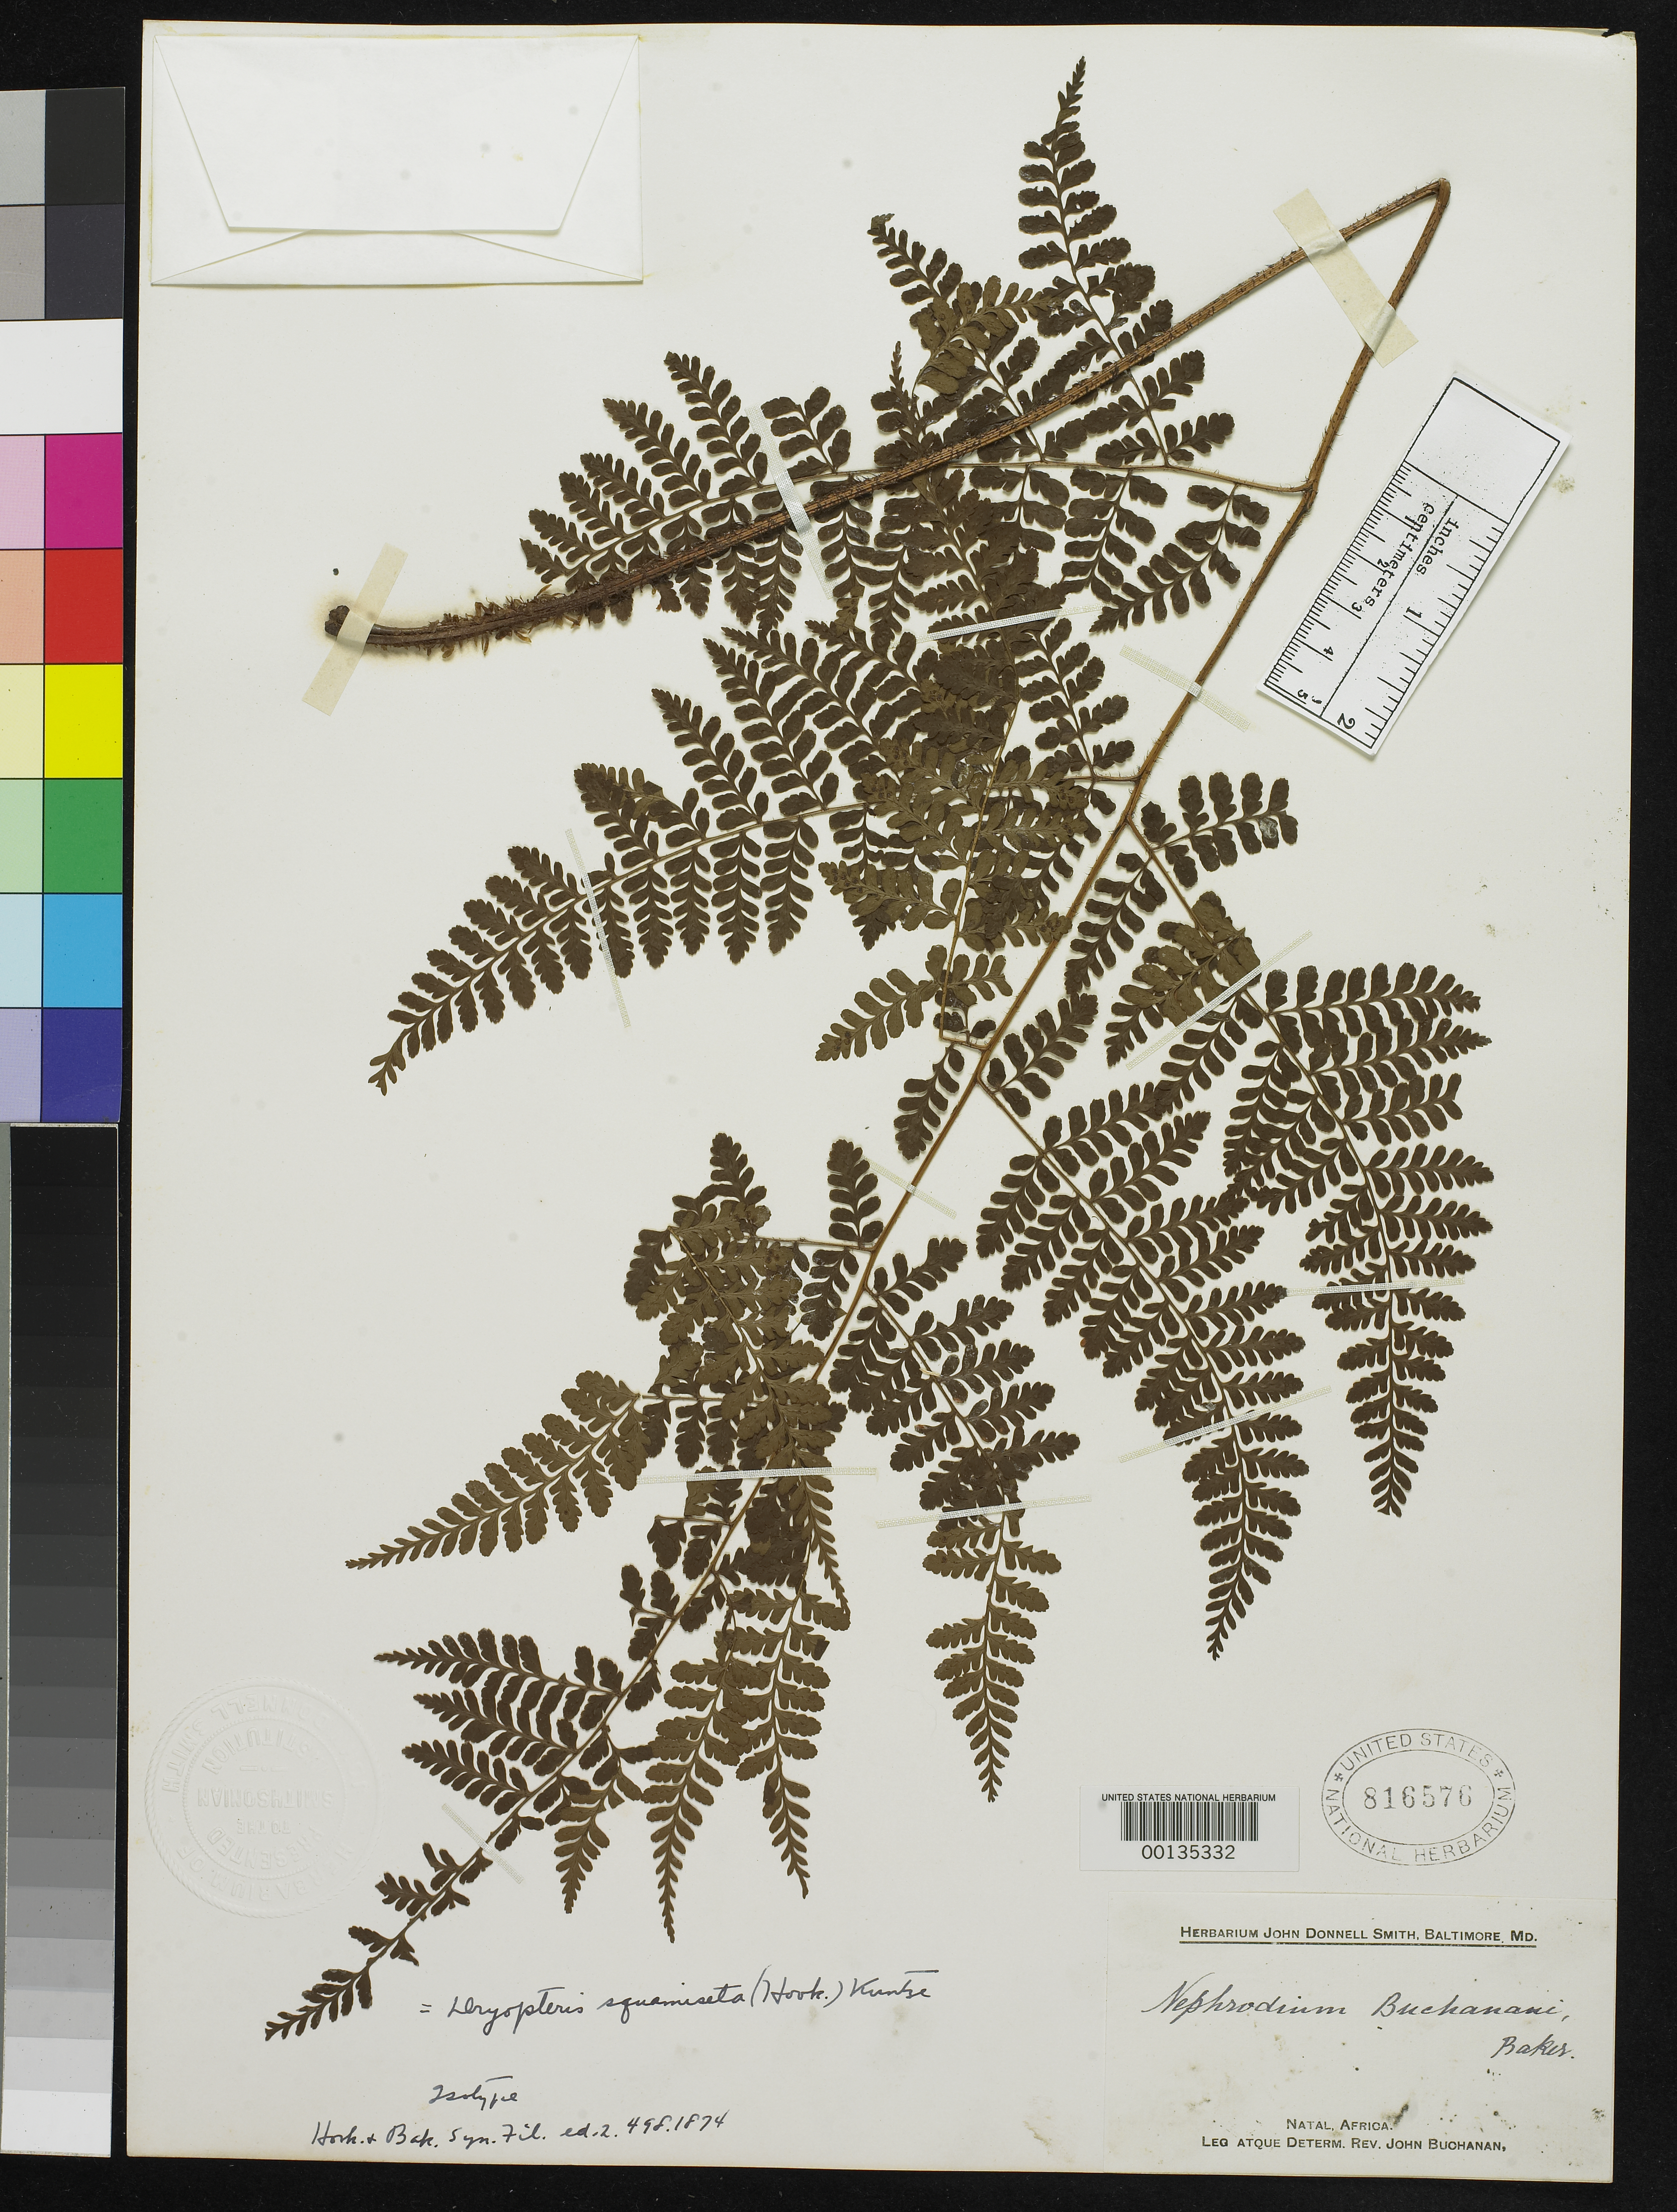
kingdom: Plantae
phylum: Tracheophyta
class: Polypodiopsida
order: Polypodiales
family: Dryopteridaceae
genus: Nephrodium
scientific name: Nephrodium buchananii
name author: Baker in Hook. & Baker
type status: Type Collection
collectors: J. Buchanan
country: South Africa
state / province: KwaZulu-Natal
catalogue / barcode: US 816576